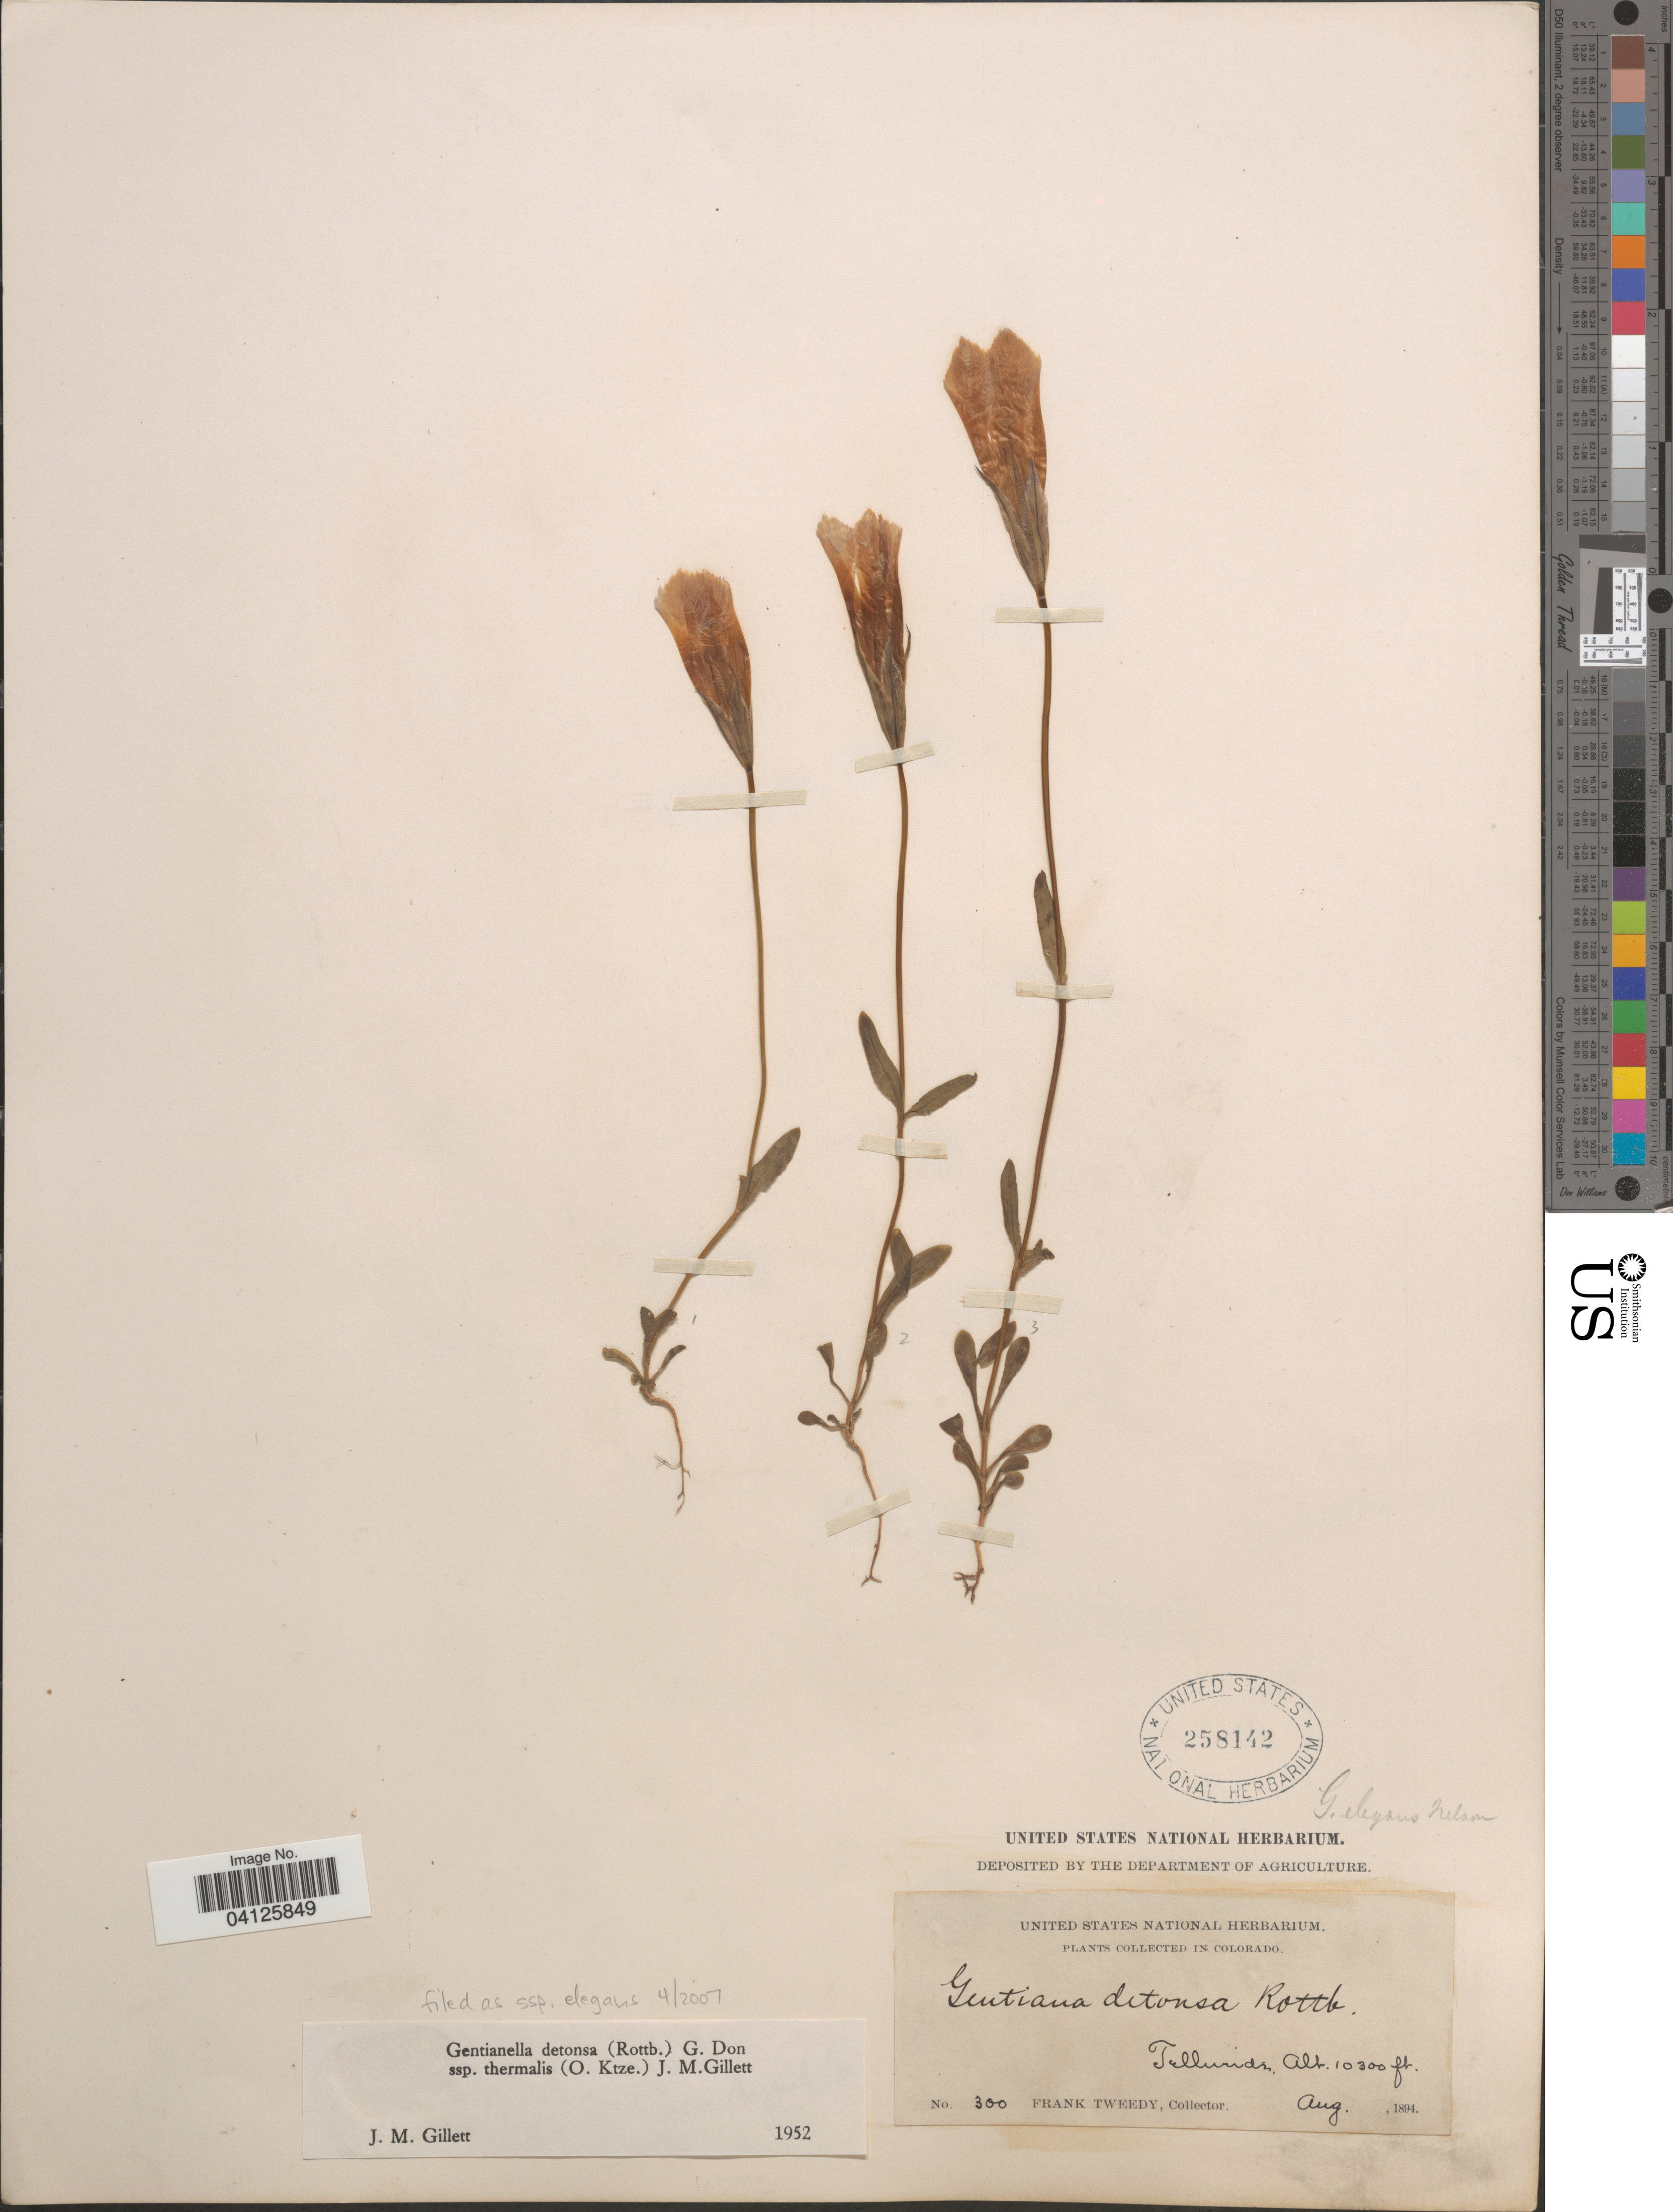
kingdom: Plantae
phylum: Tracheophyta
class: Magnoliopsida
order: Gentianales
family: Gentianaceae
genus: Gentianella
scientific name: Gentianella detonsa subsp. elegans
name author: (A. Gray) J.M. Gillett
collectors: F. Tweedy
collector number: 300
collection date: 1894-08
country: United States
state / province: Colorado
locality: Telluride.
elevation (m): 3139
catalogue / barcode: US 258142